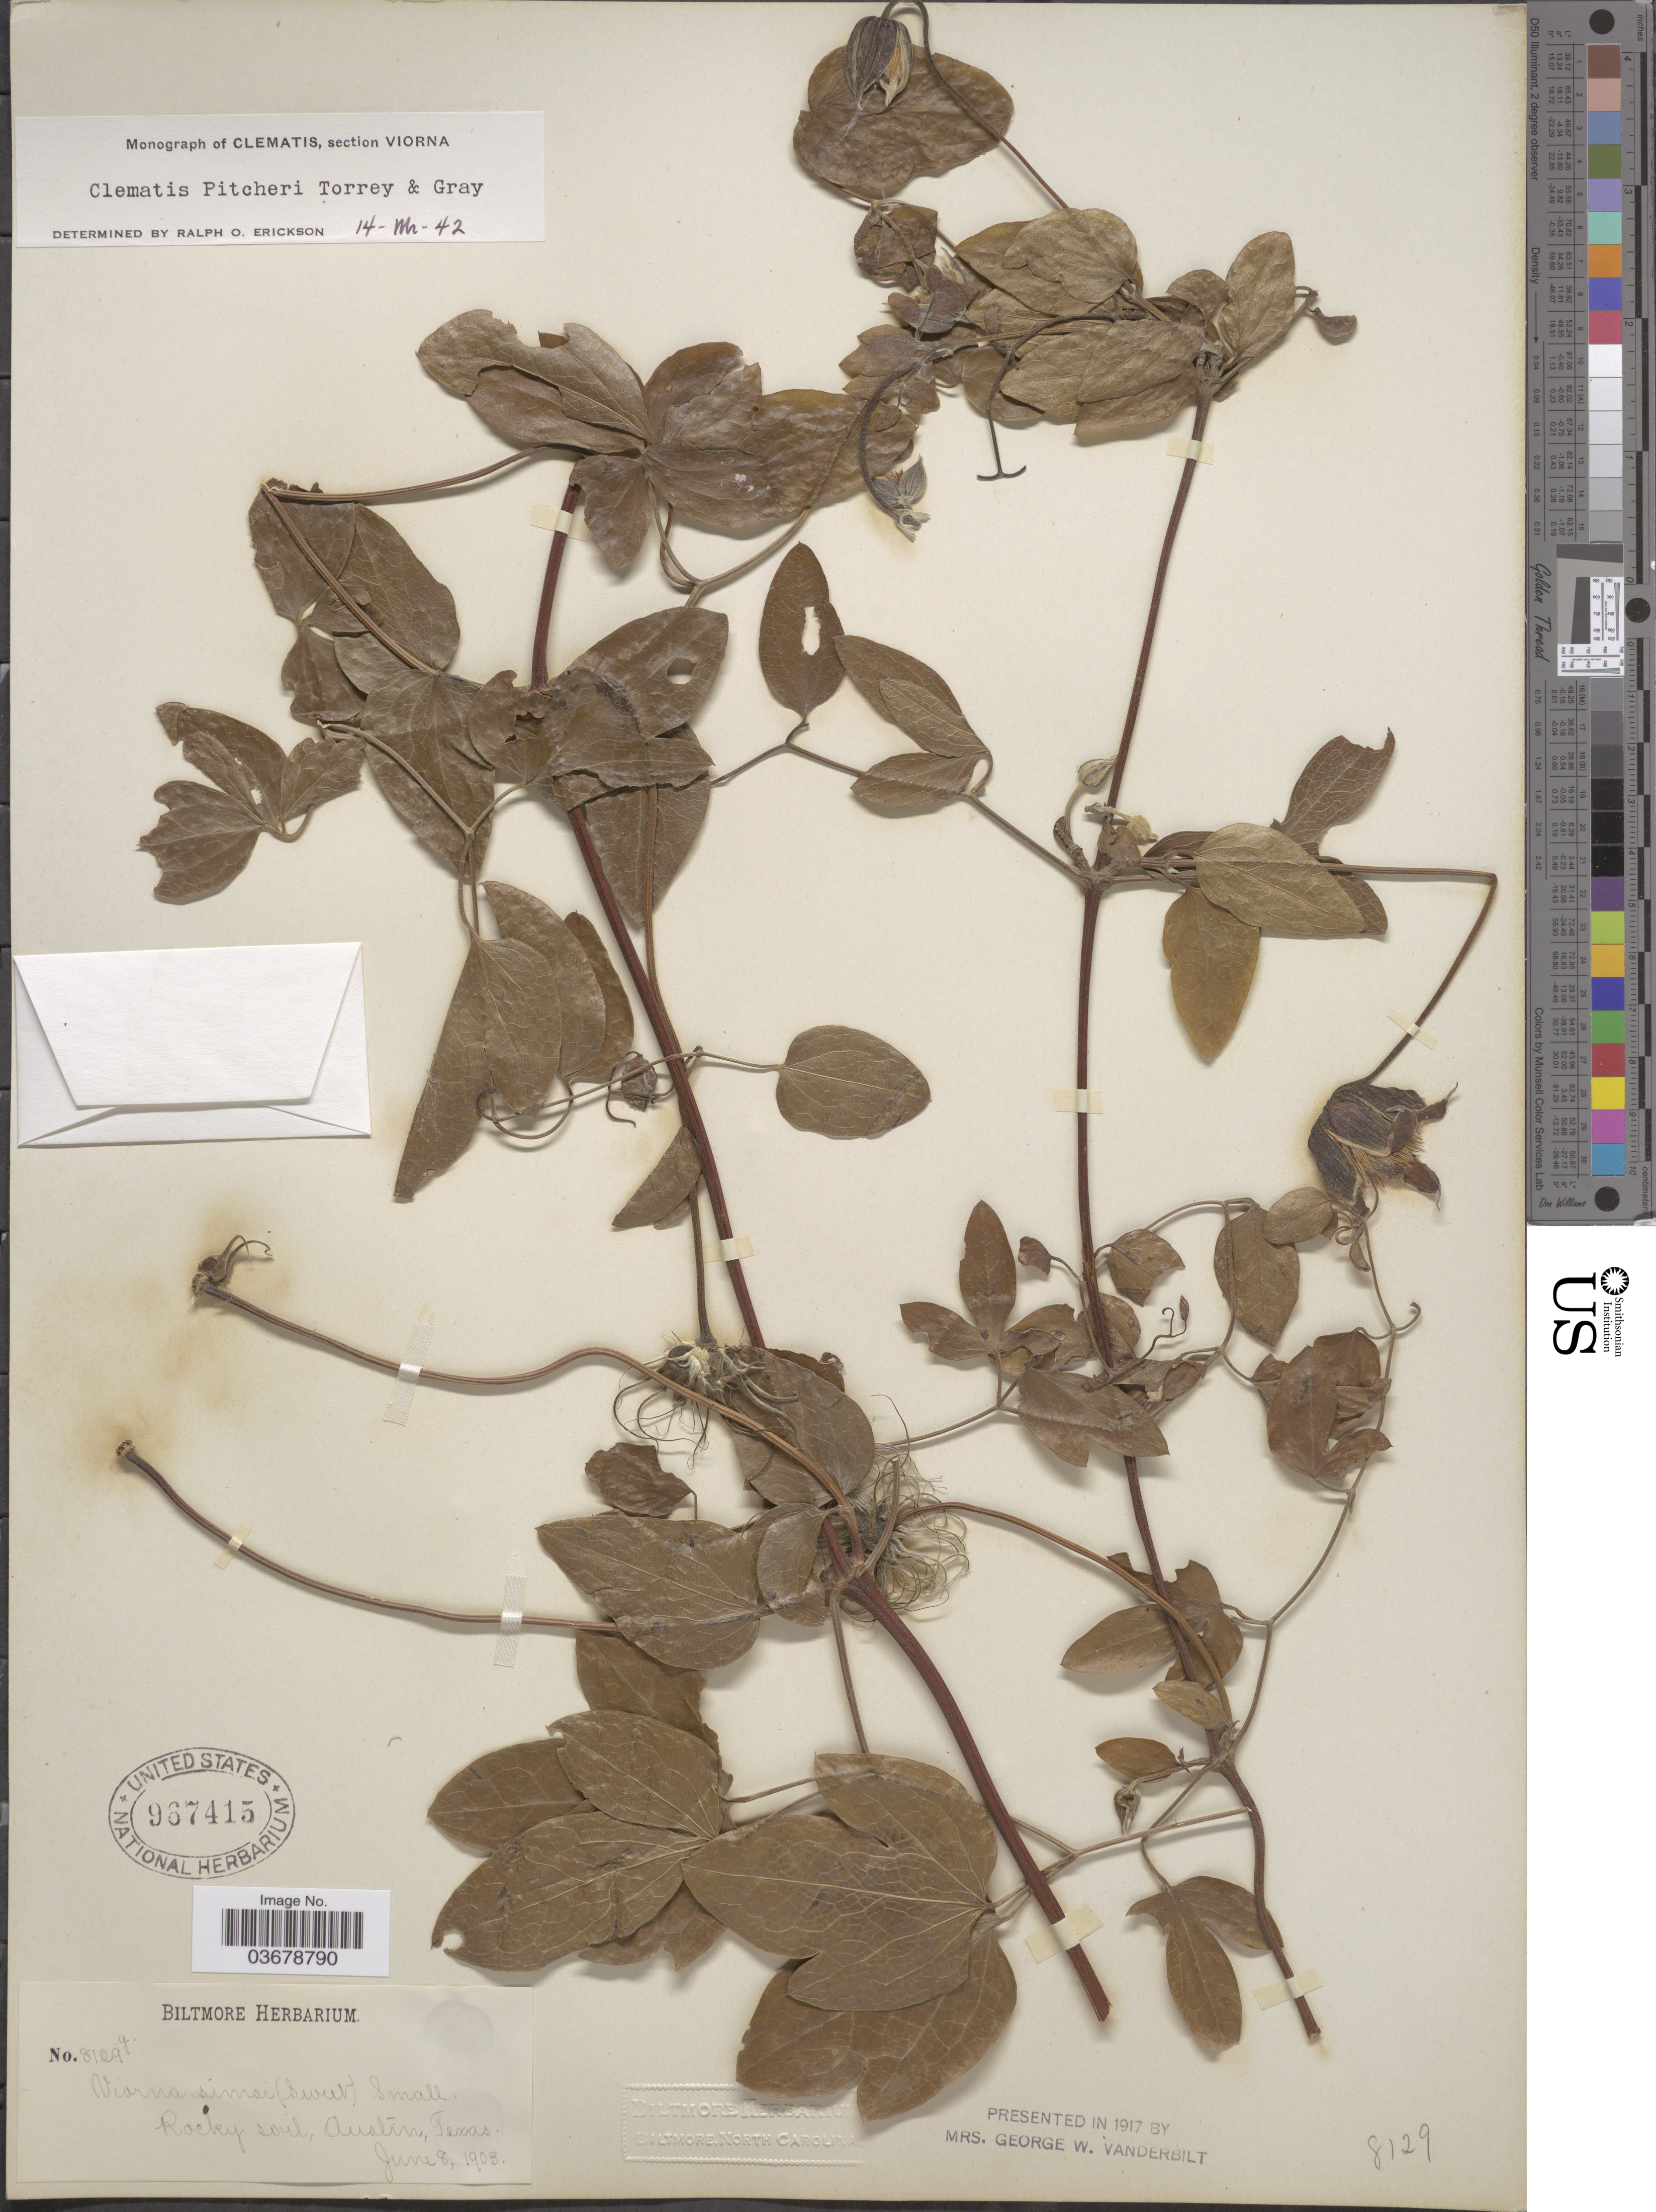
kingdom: Plantae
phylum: Tracheophyta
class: Magnoliopsida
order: Ranunculales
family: Ranunculaceae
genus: Clematis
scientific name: Clematis viorna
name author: L.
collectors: ex herb. Biltmore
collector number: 8129g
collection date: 1903-06-08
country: United States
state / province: Texas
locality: Austin.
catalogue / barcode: US 967415